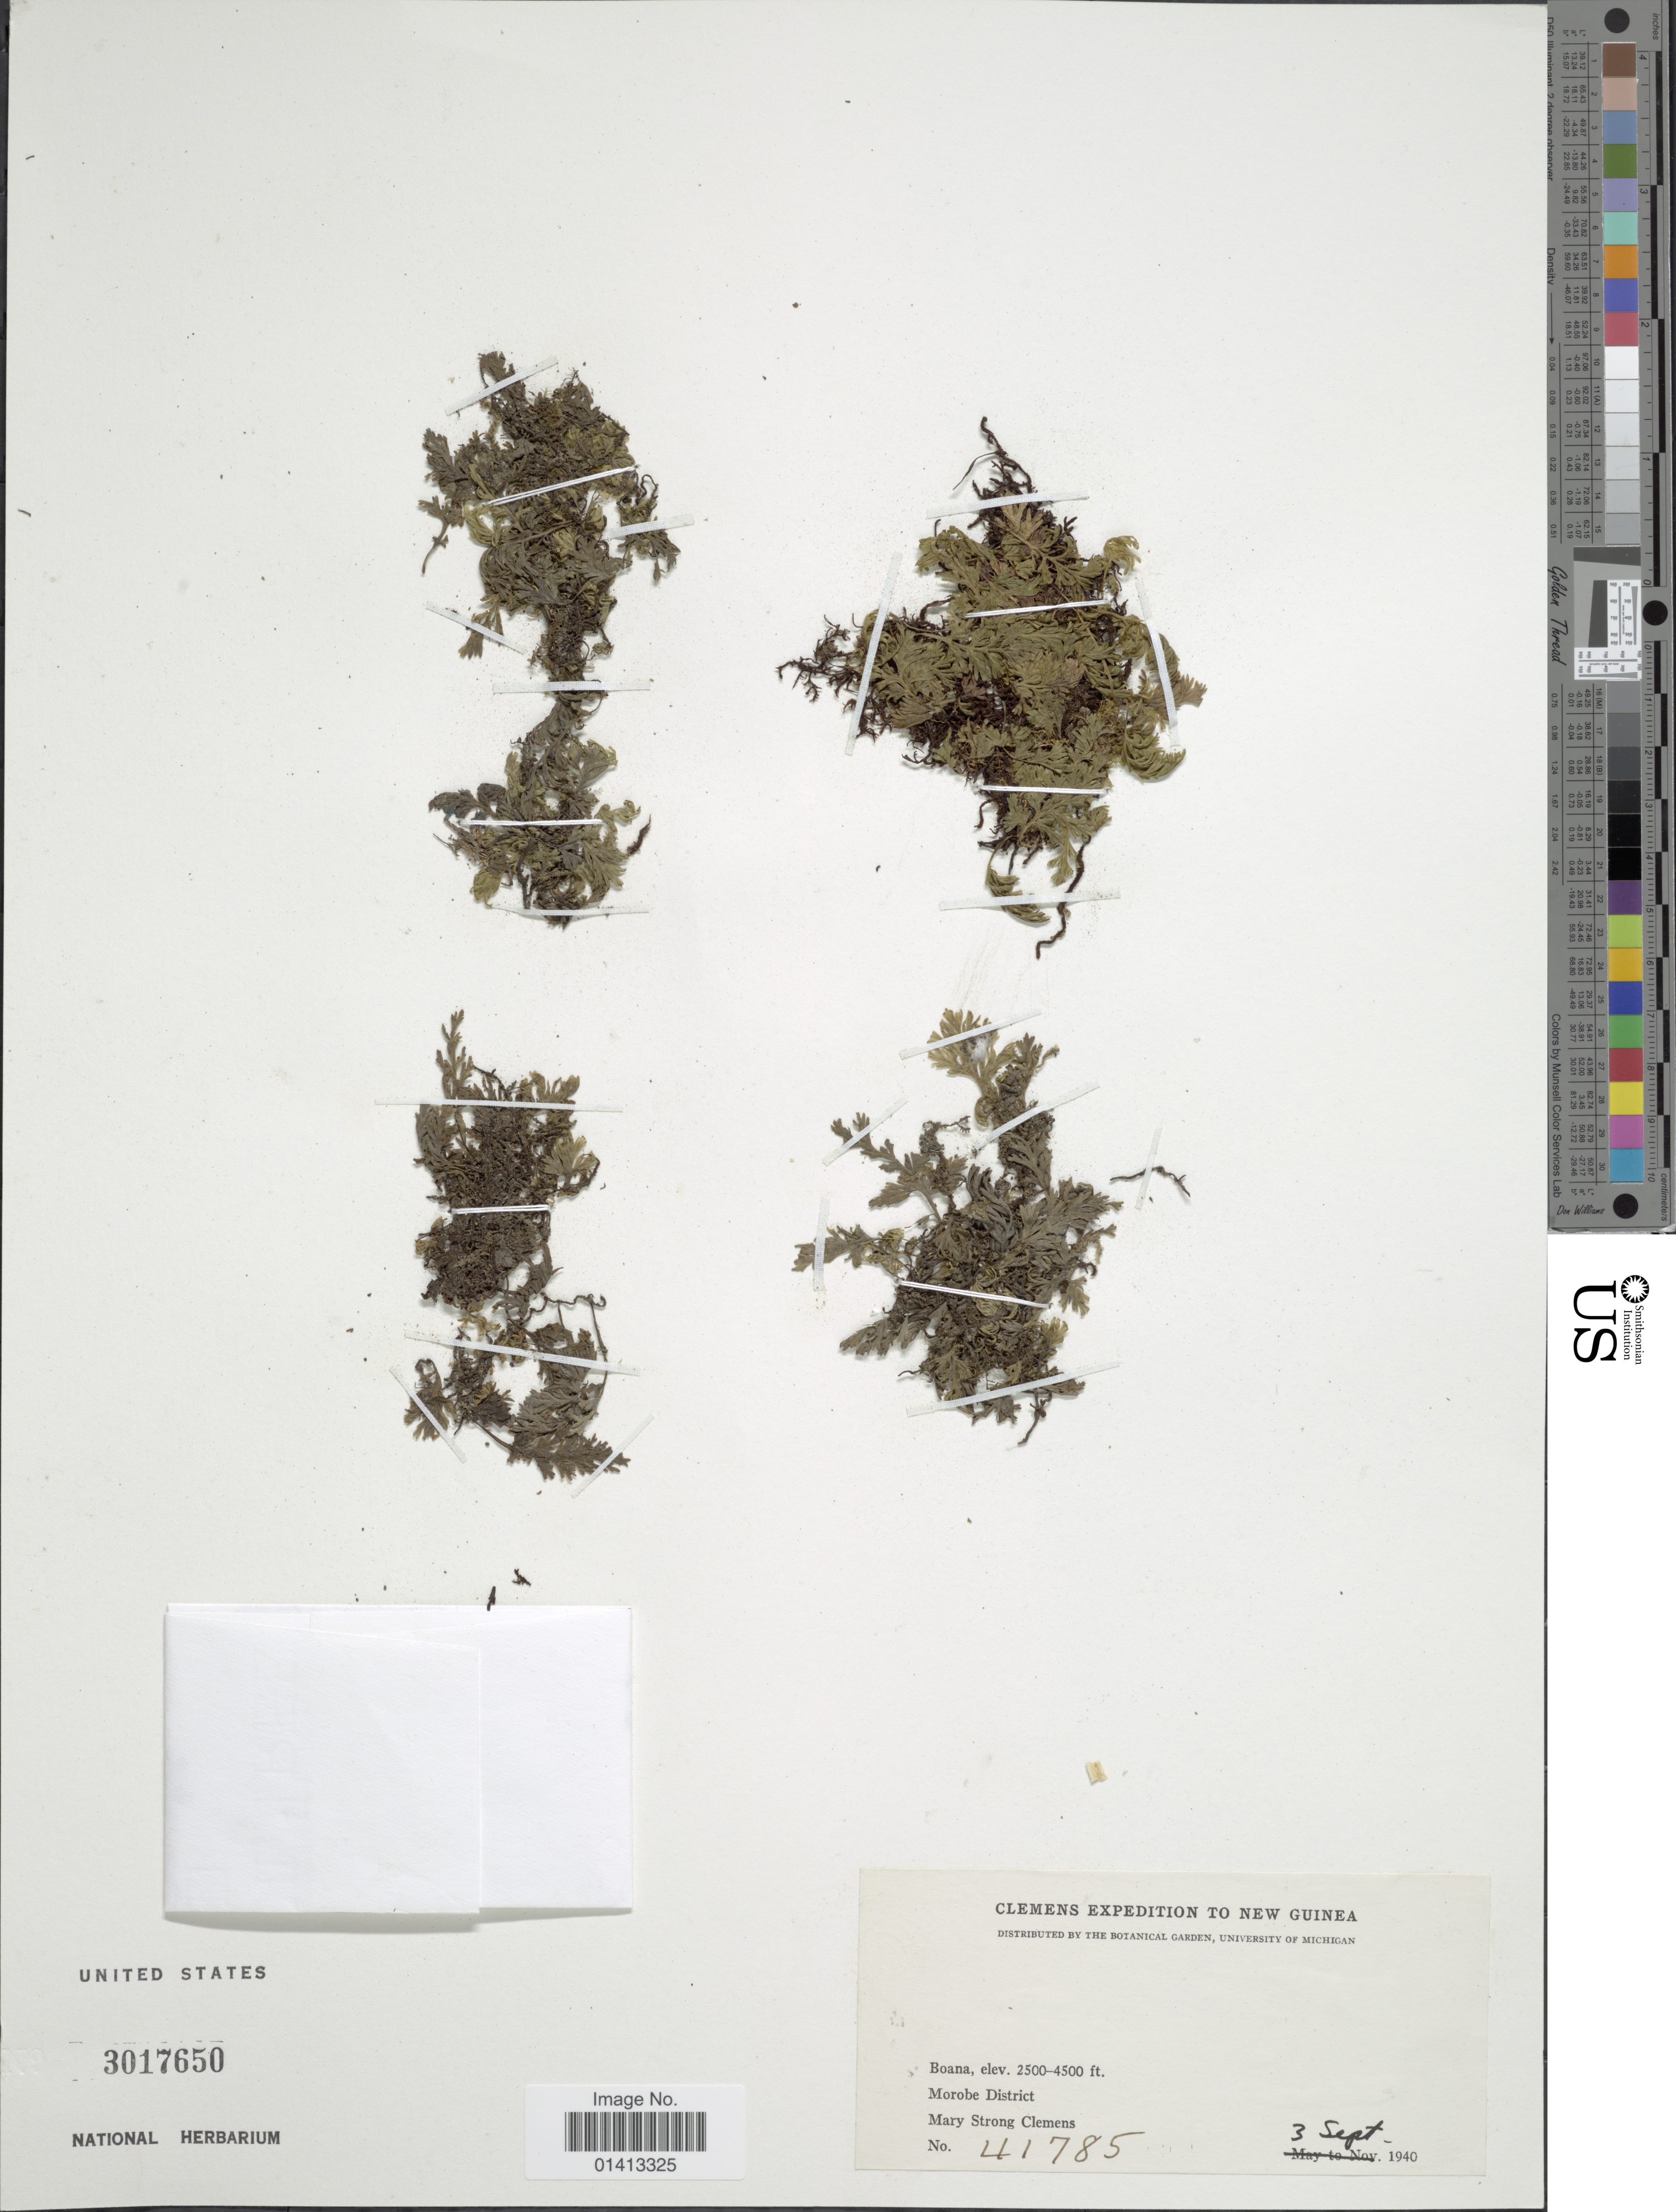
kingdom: Plantae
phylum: Tracheophyta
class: Polypodiopsida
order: Hymenophyllales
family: Hymenophyllaceae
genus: Crepidomanes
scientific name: Crepidomanes sp.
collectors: M. S. Clemens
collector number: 41785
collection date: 1940-09-03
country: Papua New Guinea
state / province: Morobe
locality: Boana, Morobe District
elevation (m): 2500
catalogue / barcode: US 3017650